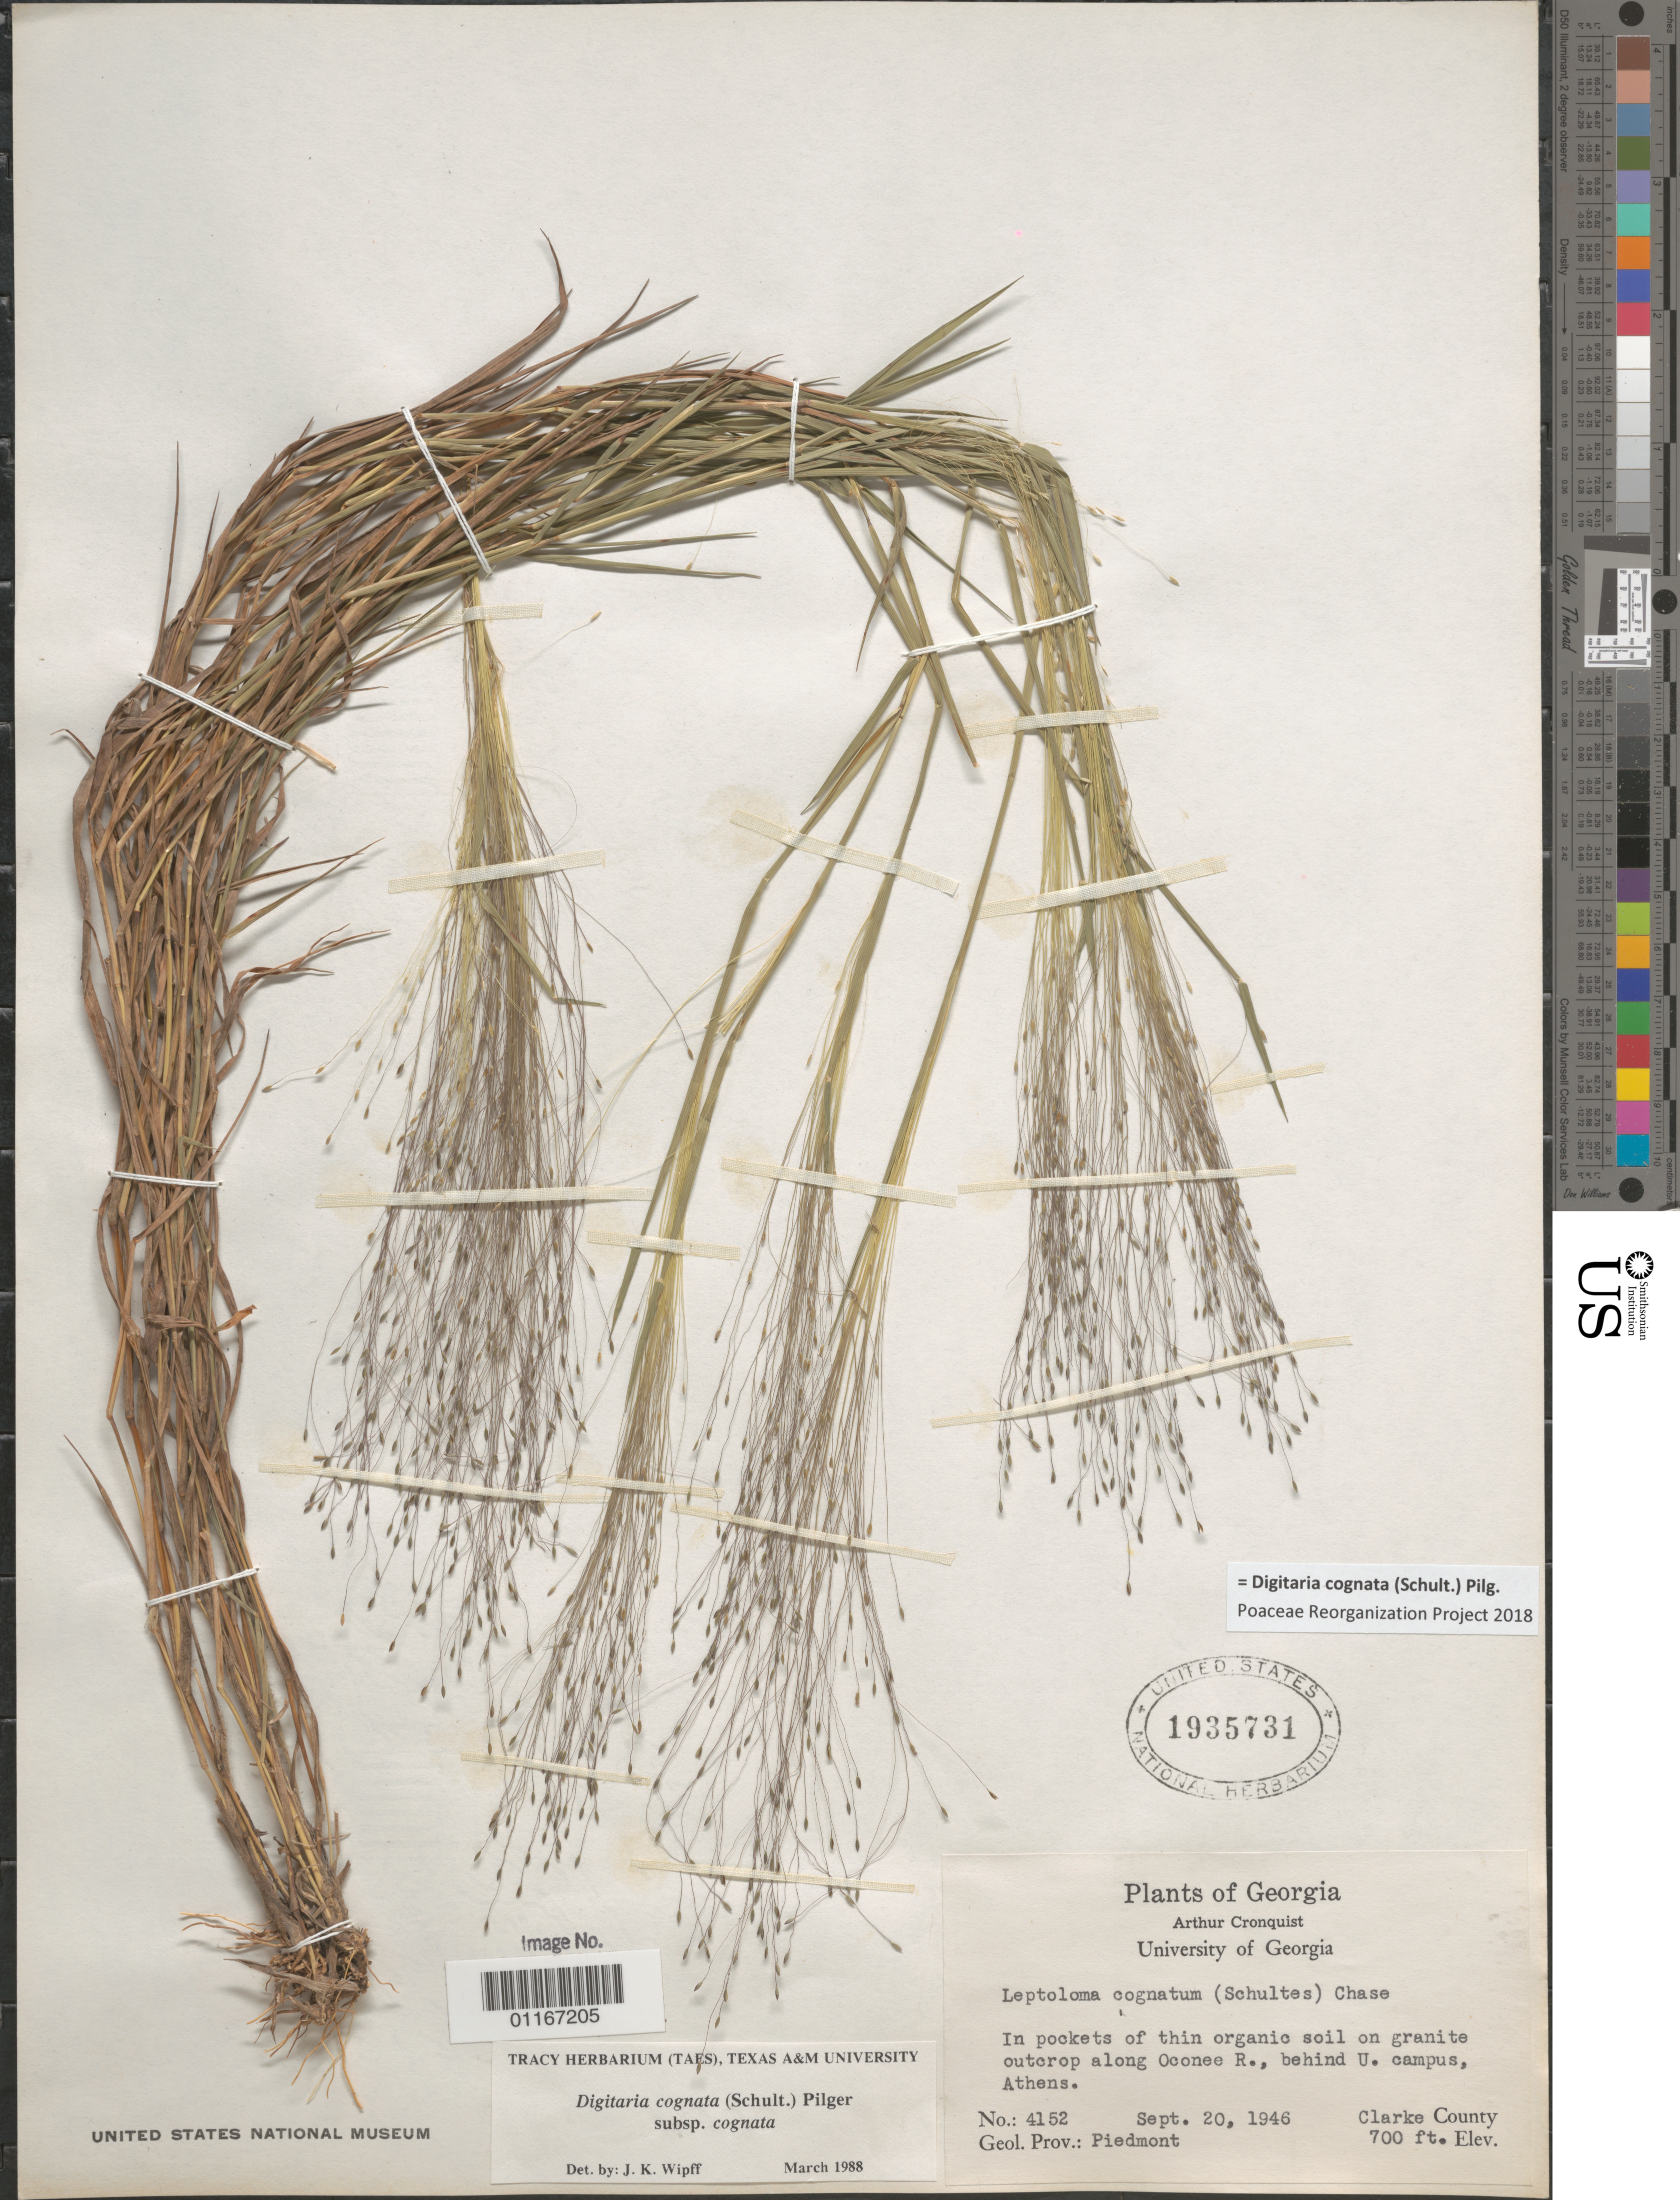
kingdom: Plantae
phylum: Tracheophyta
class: Liliopsida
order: Poales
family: Poaceae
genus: Digitaria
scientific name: Digitaria cognata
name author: (Scult.) Pilg.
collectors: A. J. Cronquist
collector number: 4152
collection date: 1946-09-20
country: United States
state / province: Georgia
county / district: Clarke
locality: Outcrop along Oconee R., behind U. campus. Athens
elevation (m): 213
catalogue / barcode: US 1935731